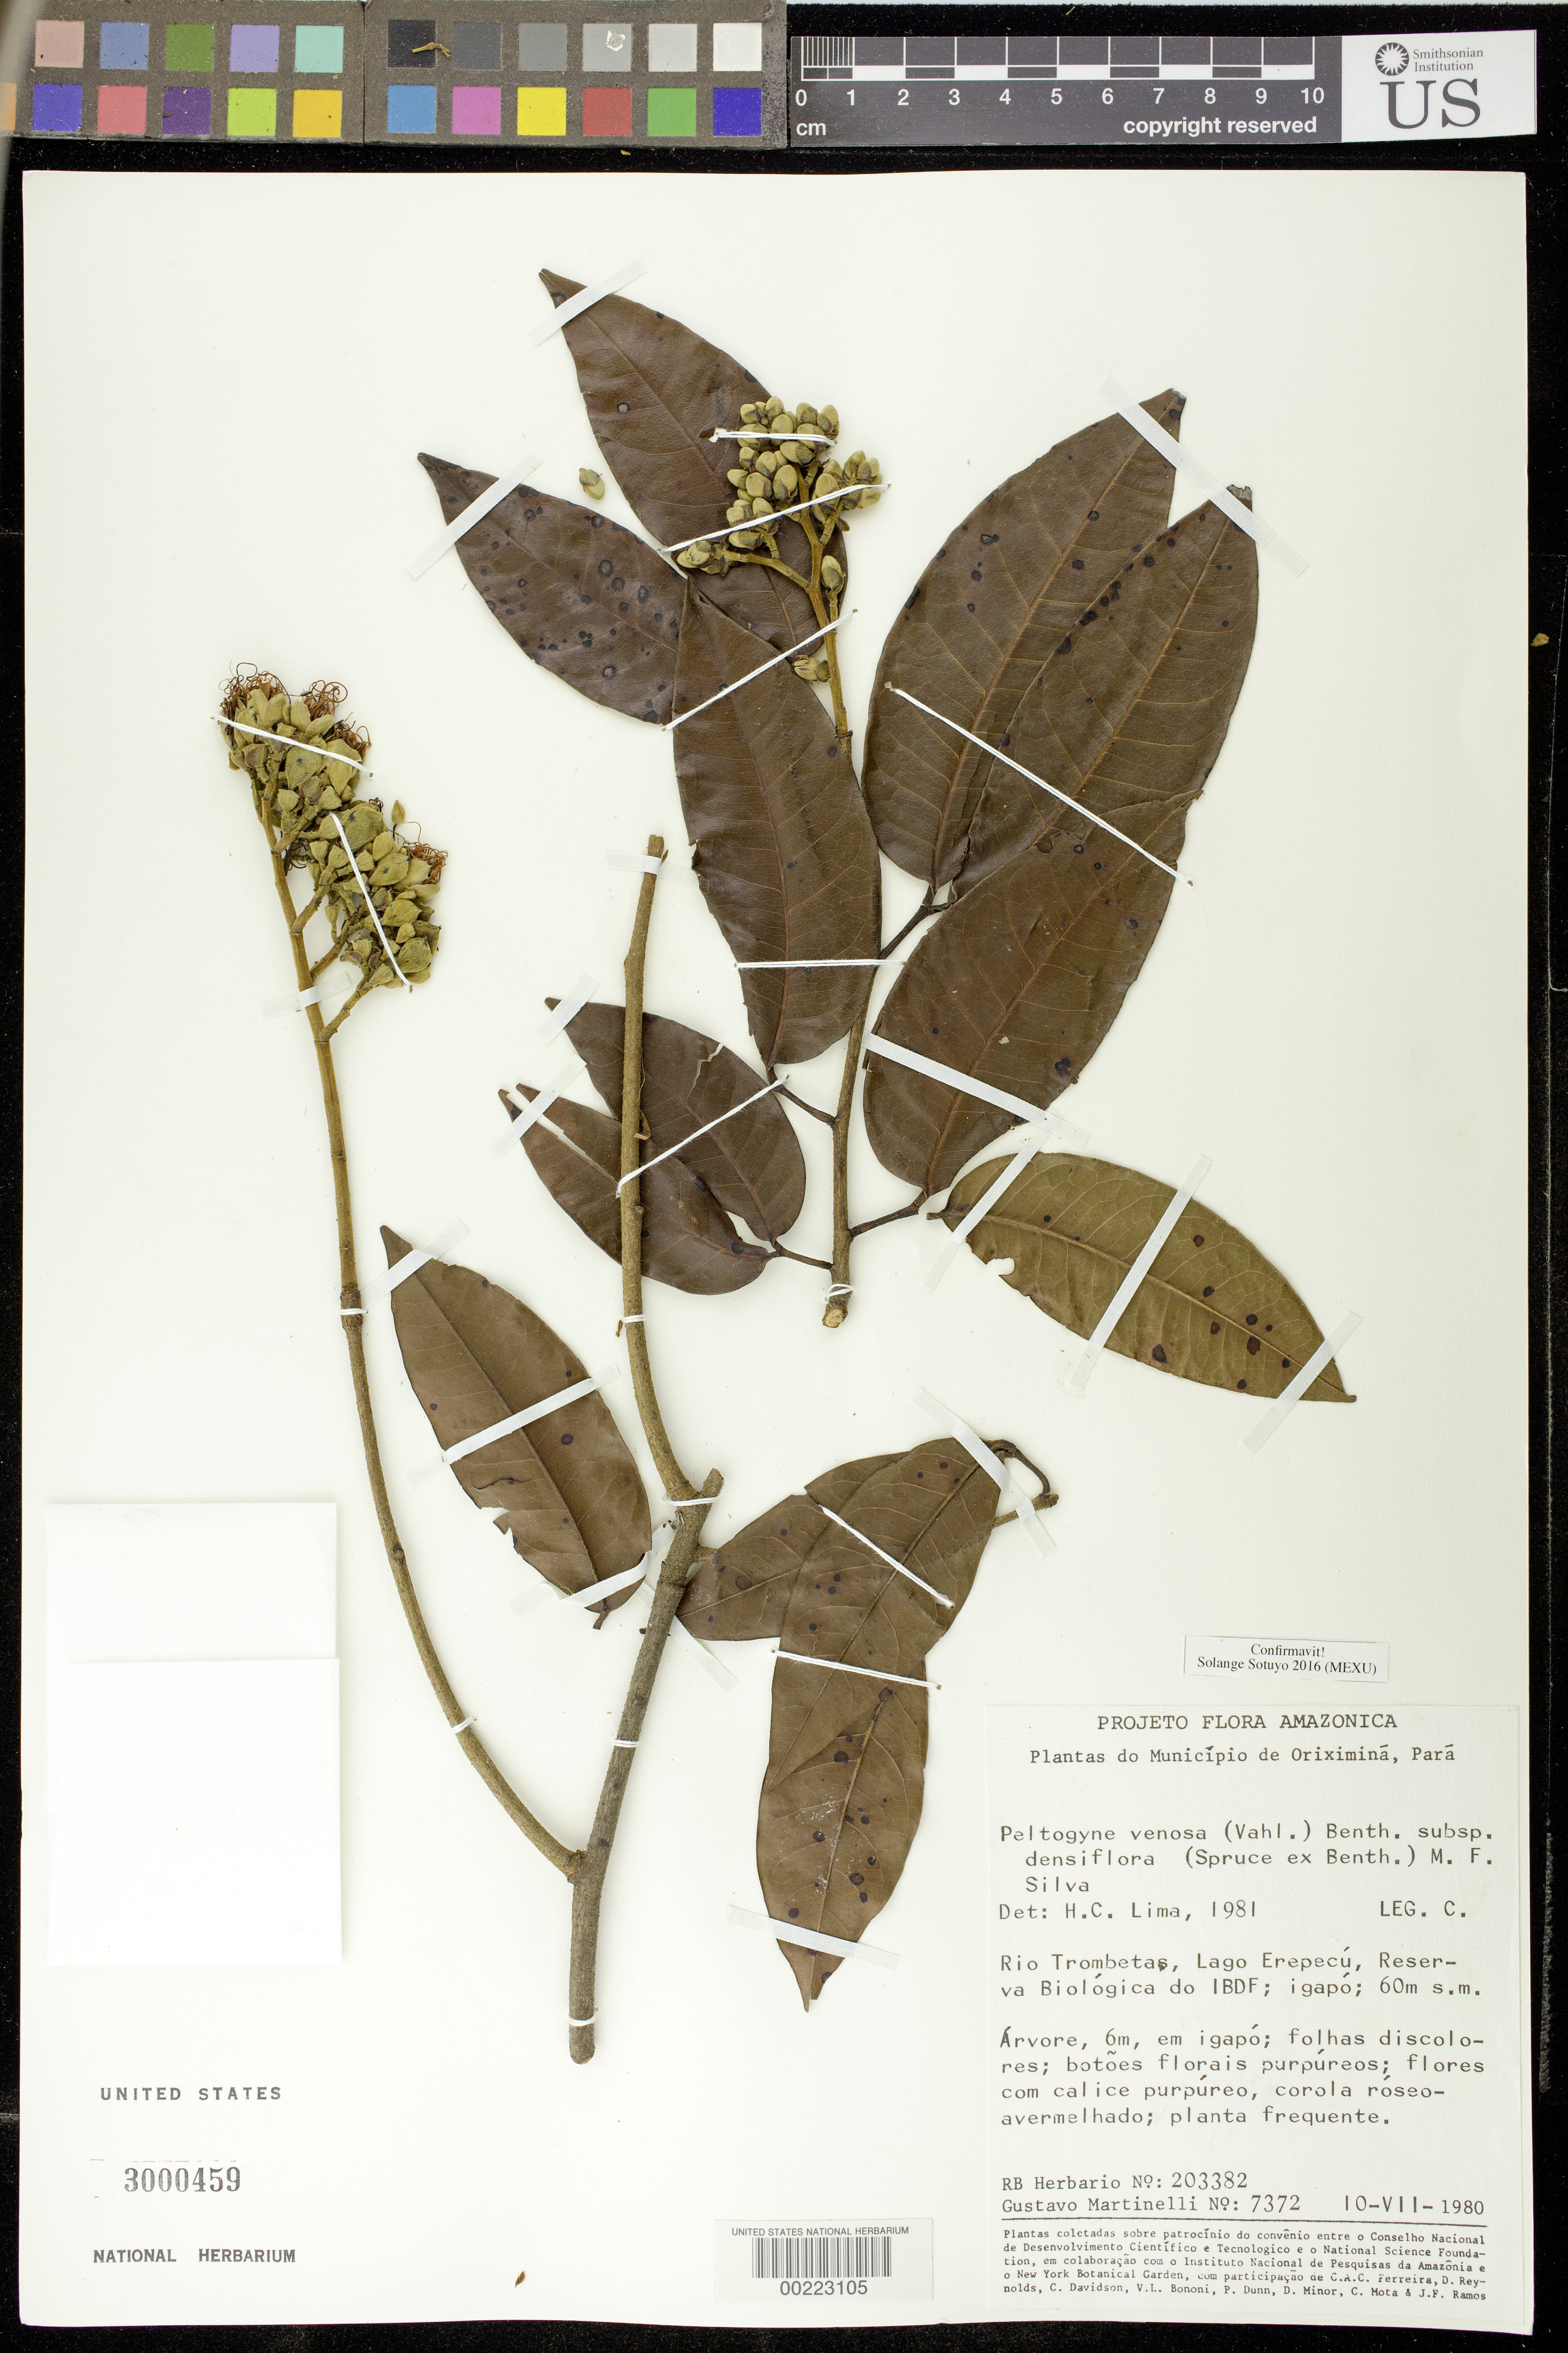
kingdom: Plantae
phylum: Tracheophyta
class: Magnoliopsida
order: Fabales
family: Fabaceae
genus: Peltogyne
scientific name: Peltogyne venosa subsp. densiflora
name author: (Spruce ex Benth.) M.F. Silva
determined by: Sotuyo, Solange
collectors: G. Martinelli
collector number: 7372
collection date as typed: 10 Jul 1980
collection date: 1980-07-10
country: Brazil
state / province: Pará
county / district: Oriximiná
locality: Rio trobetas, lago erepecu, reserva biologica do ibdf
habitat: Igapo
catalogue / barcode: US 3000459